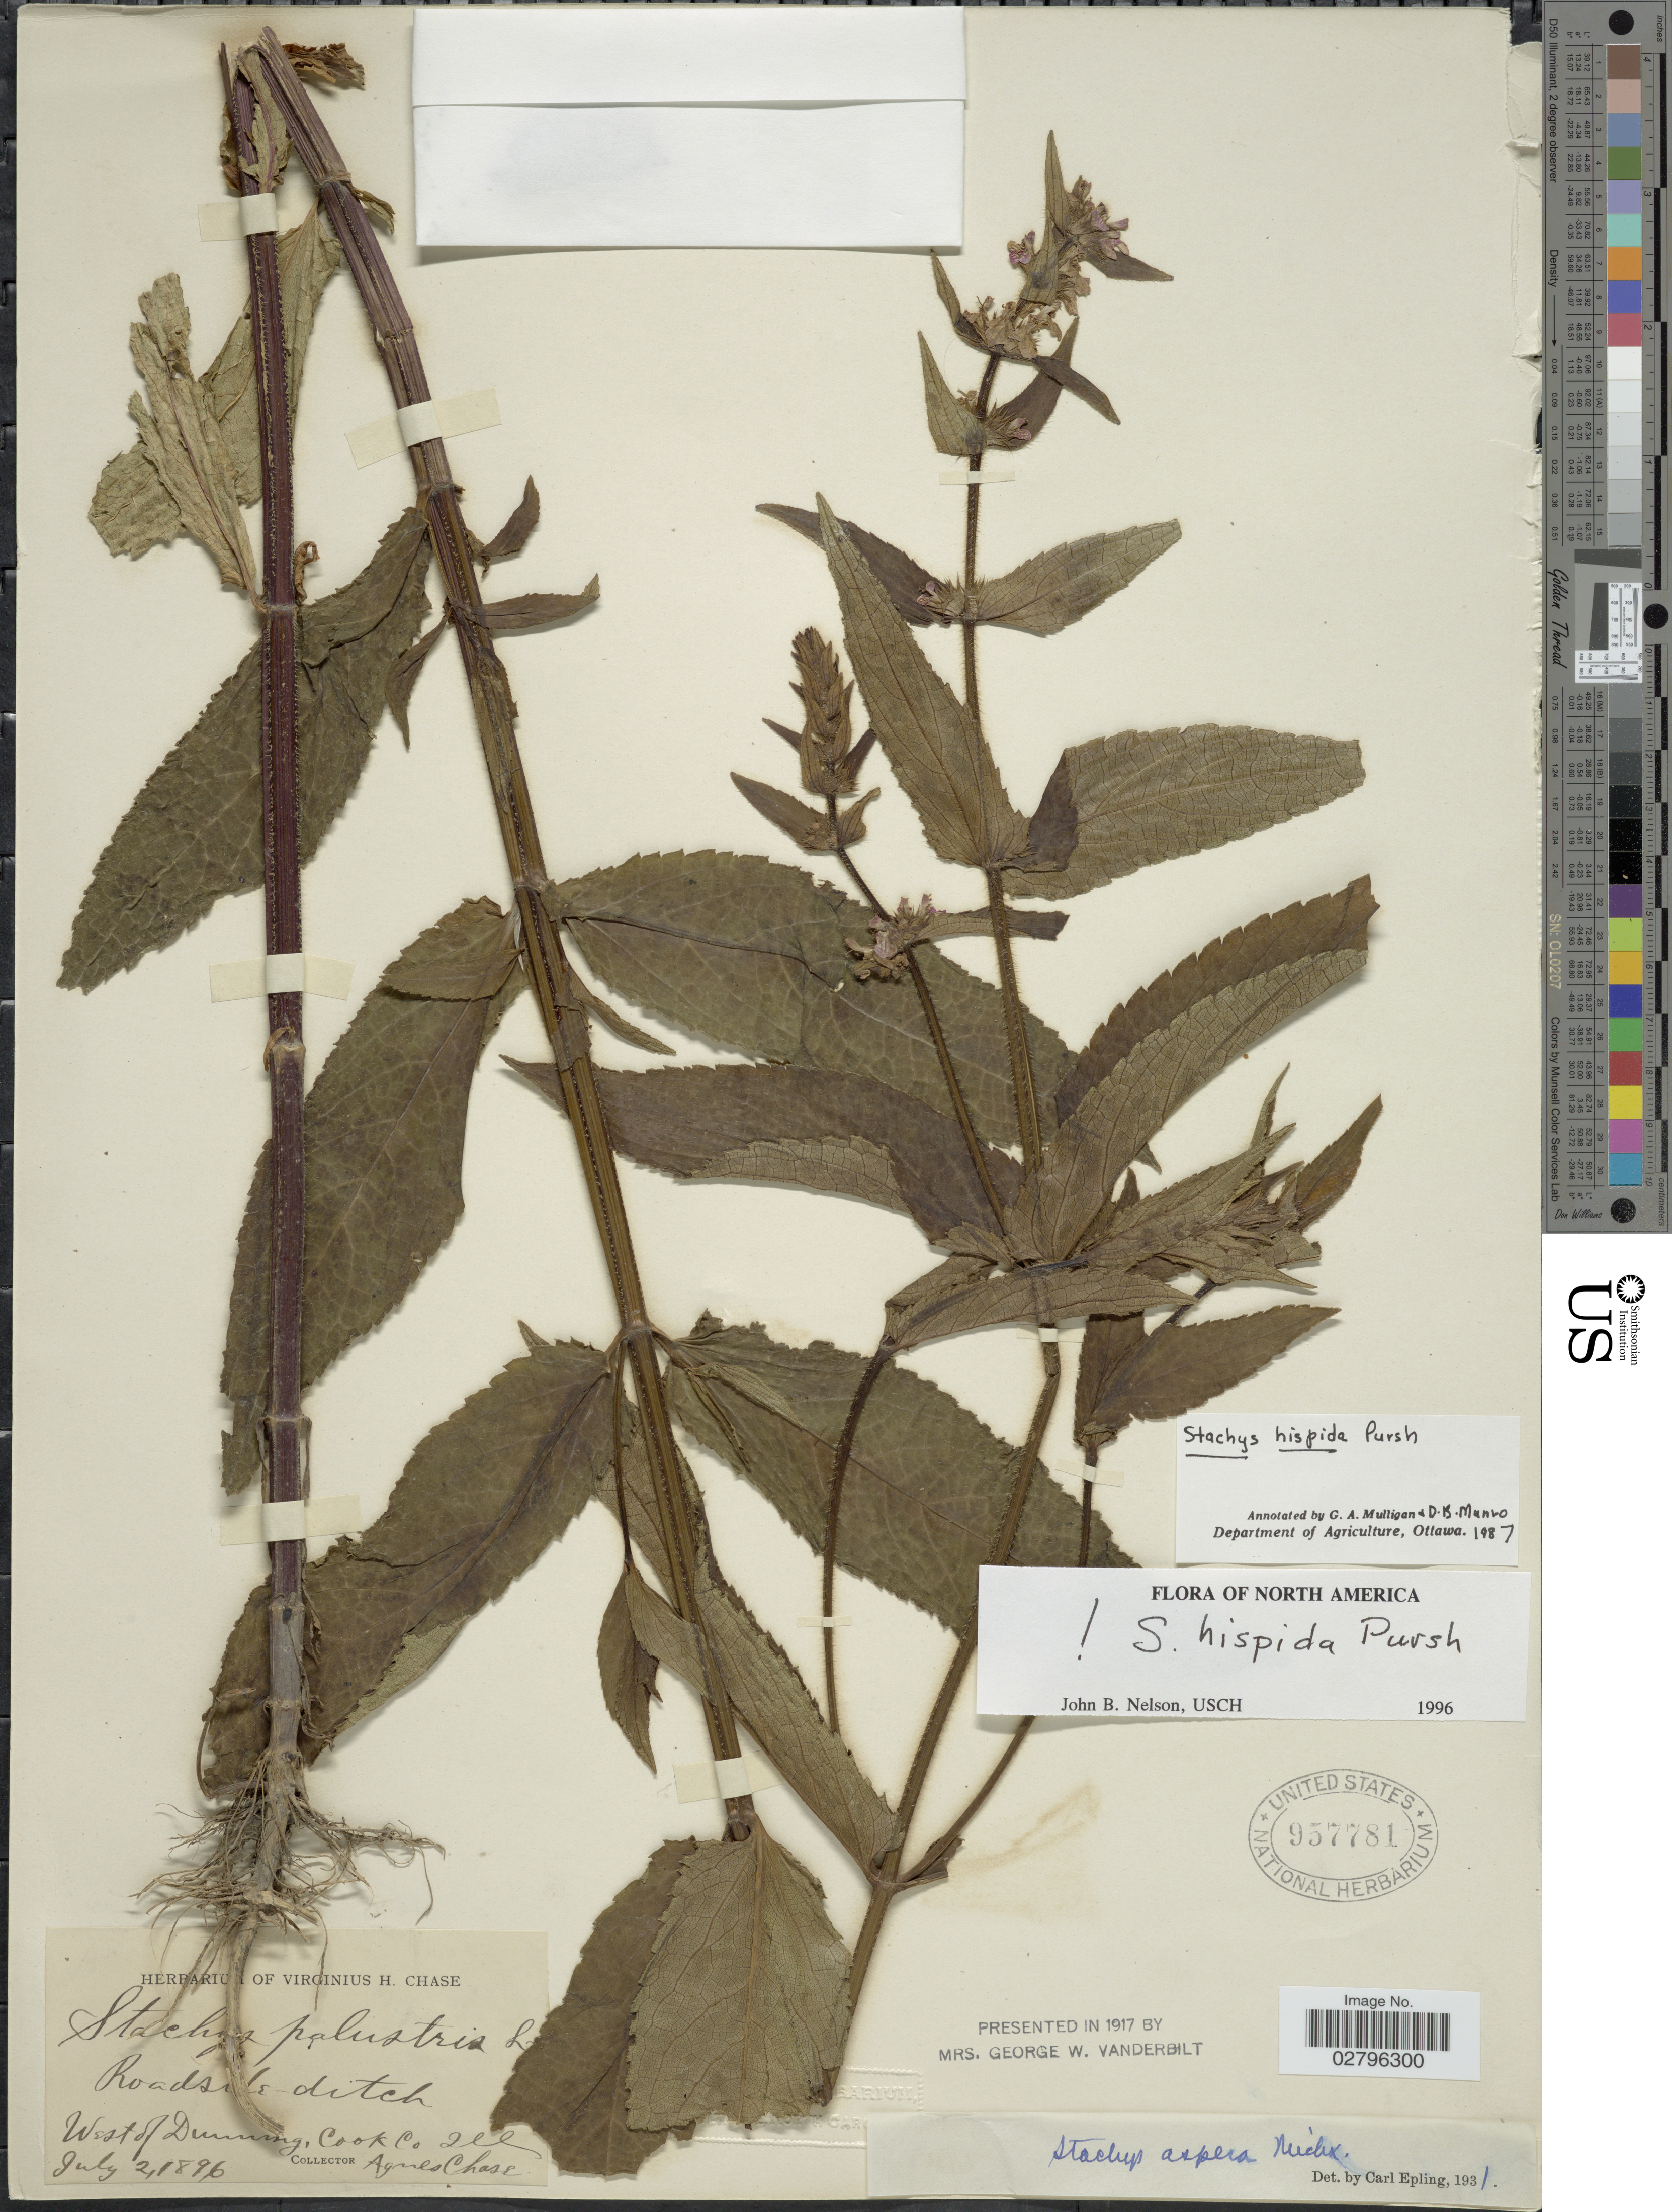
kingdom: Plantae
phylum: Tracheophyta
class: Magnoliopsida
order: Lamiales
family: Lamiaceae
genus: Stachys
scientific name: Stachys hispida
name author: Pursh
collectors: A. Chase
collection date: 1896-07-02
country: United States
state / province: Illinois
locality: Roadside ditch. West of Dummy, Cook Co. Ill.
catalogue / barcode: US 957781